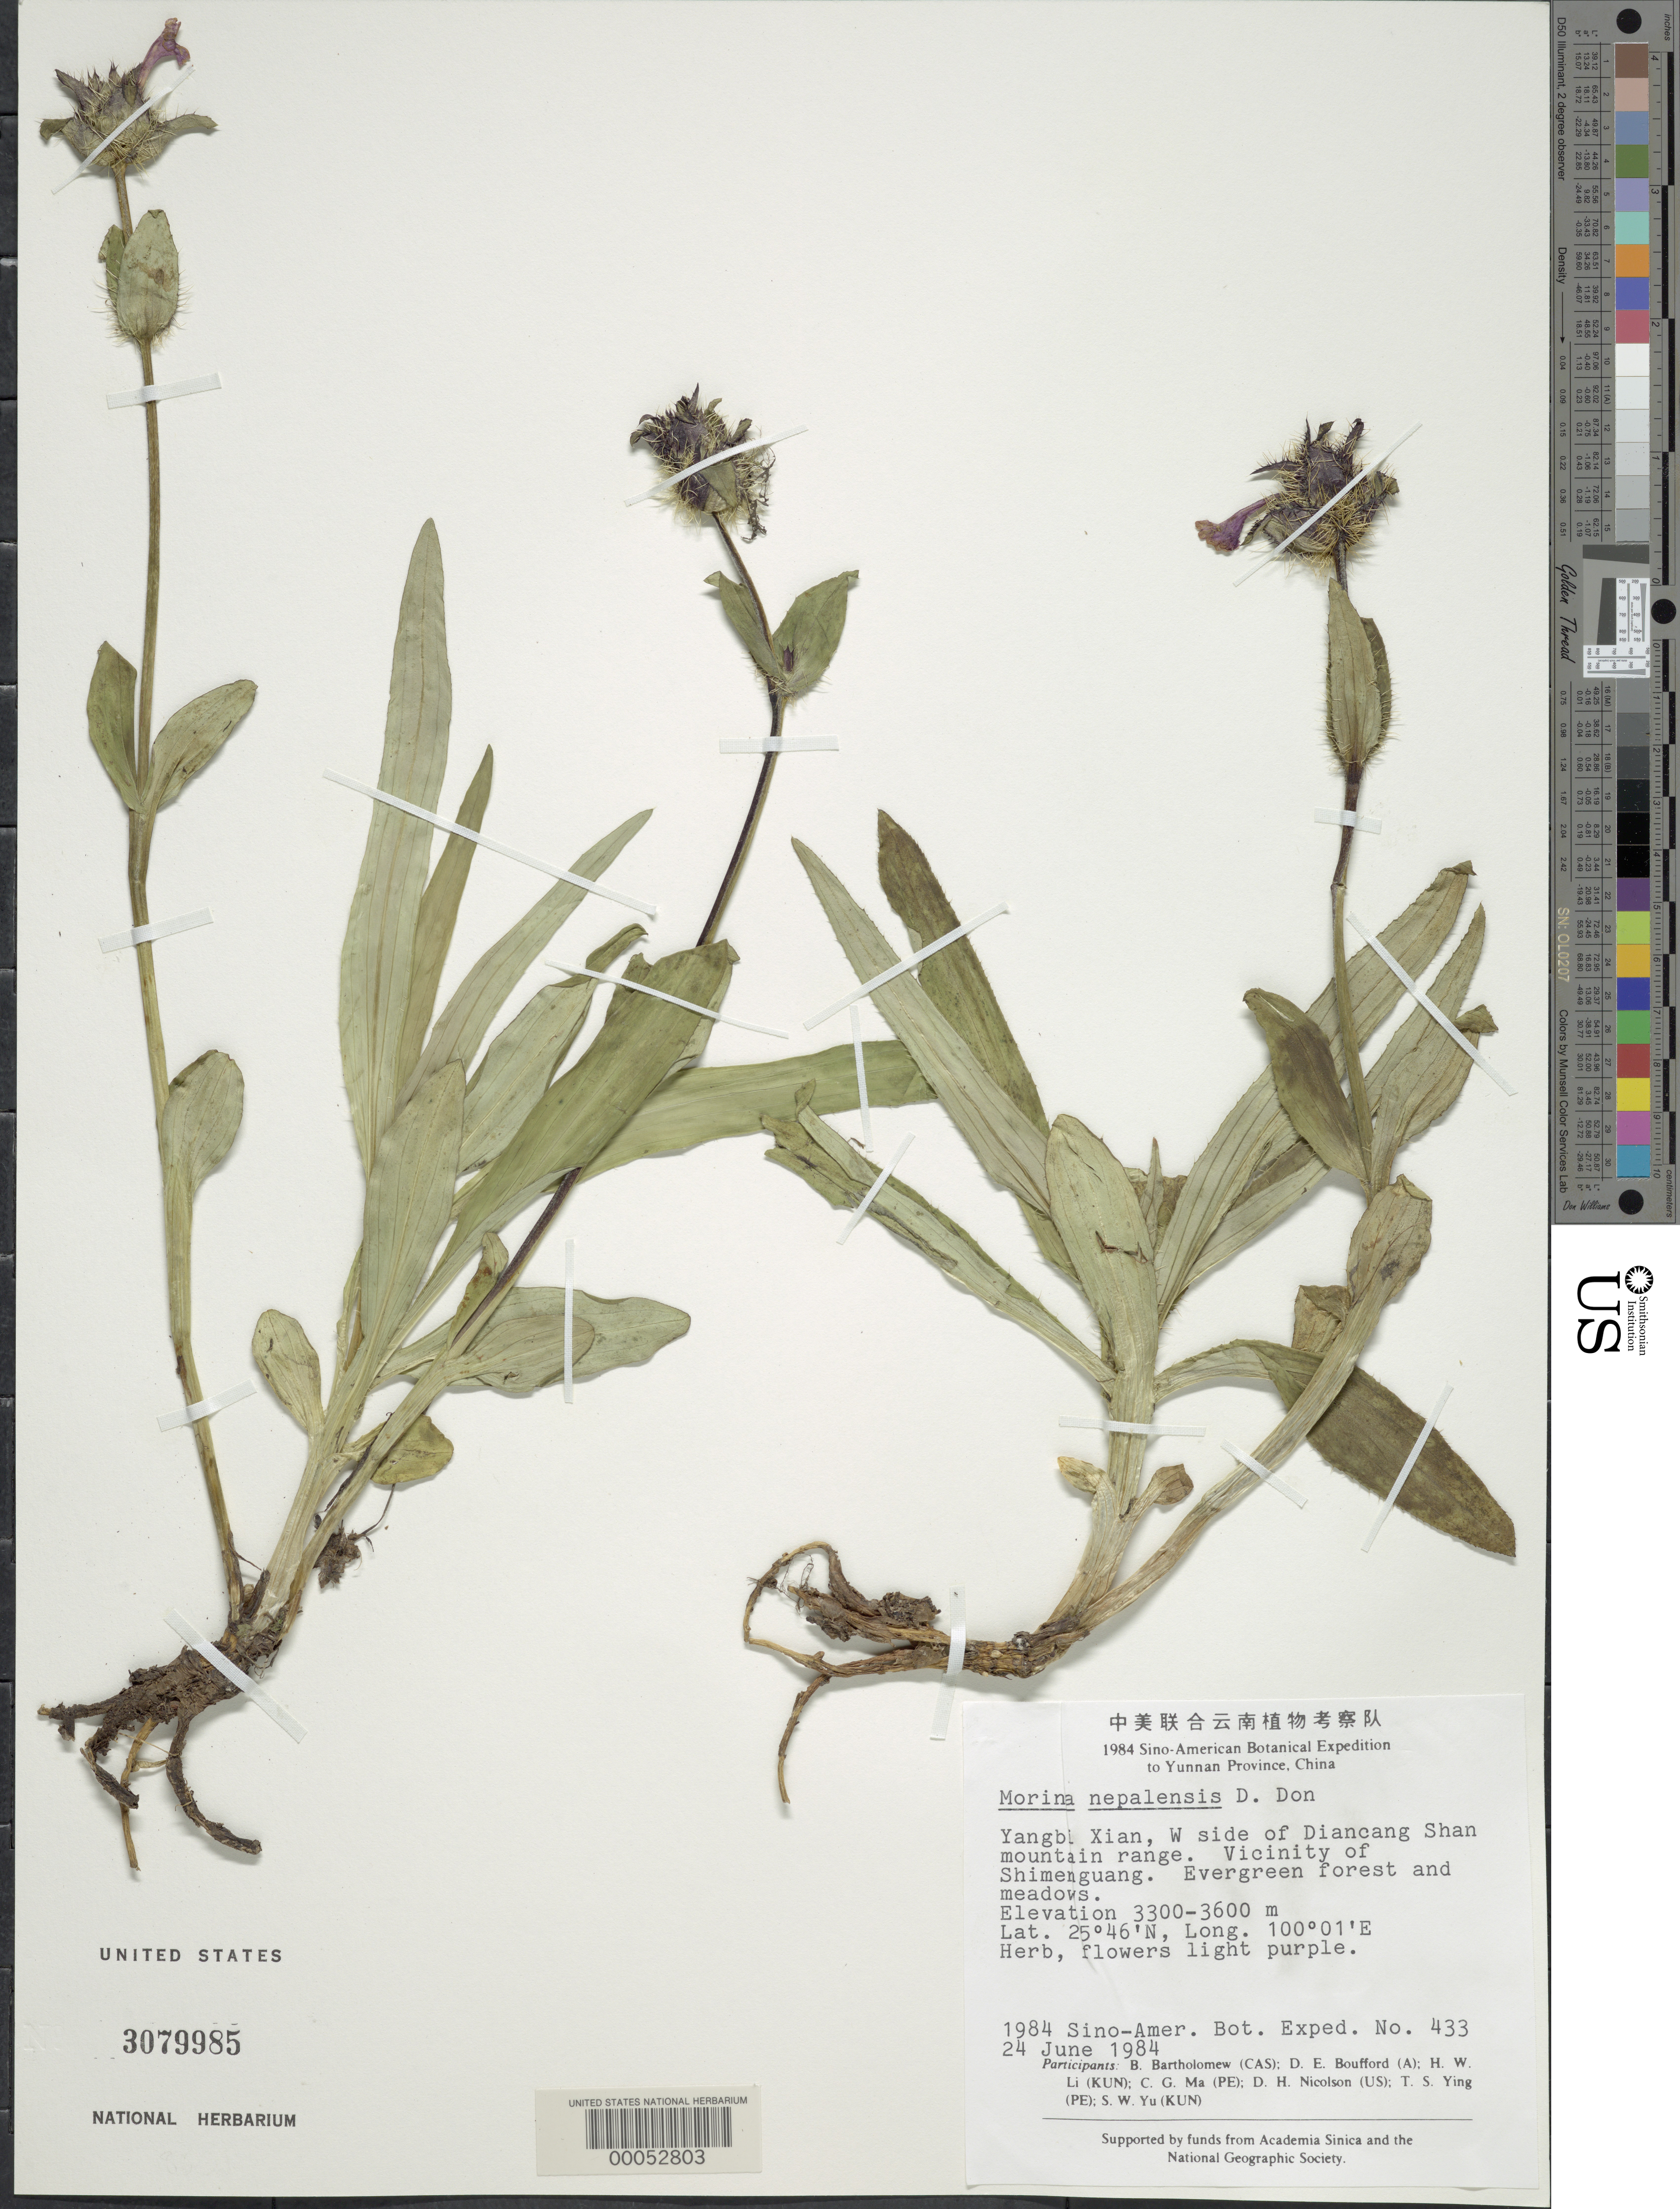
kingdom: Plantae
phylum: Tracheophyta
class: Magnoliopsida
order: Dipsacales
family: Caprifoliaceae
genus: Morina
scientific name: Morina nepalensis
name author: D. Don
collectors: B. M. Bartholomew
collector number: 433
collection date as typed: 24 Jun 1984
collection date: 1984-06-24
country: China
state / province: Yunnan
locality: Yangbi Xian, W side of Diancang Shan mt range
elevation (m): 3300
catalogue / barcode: US 3079985